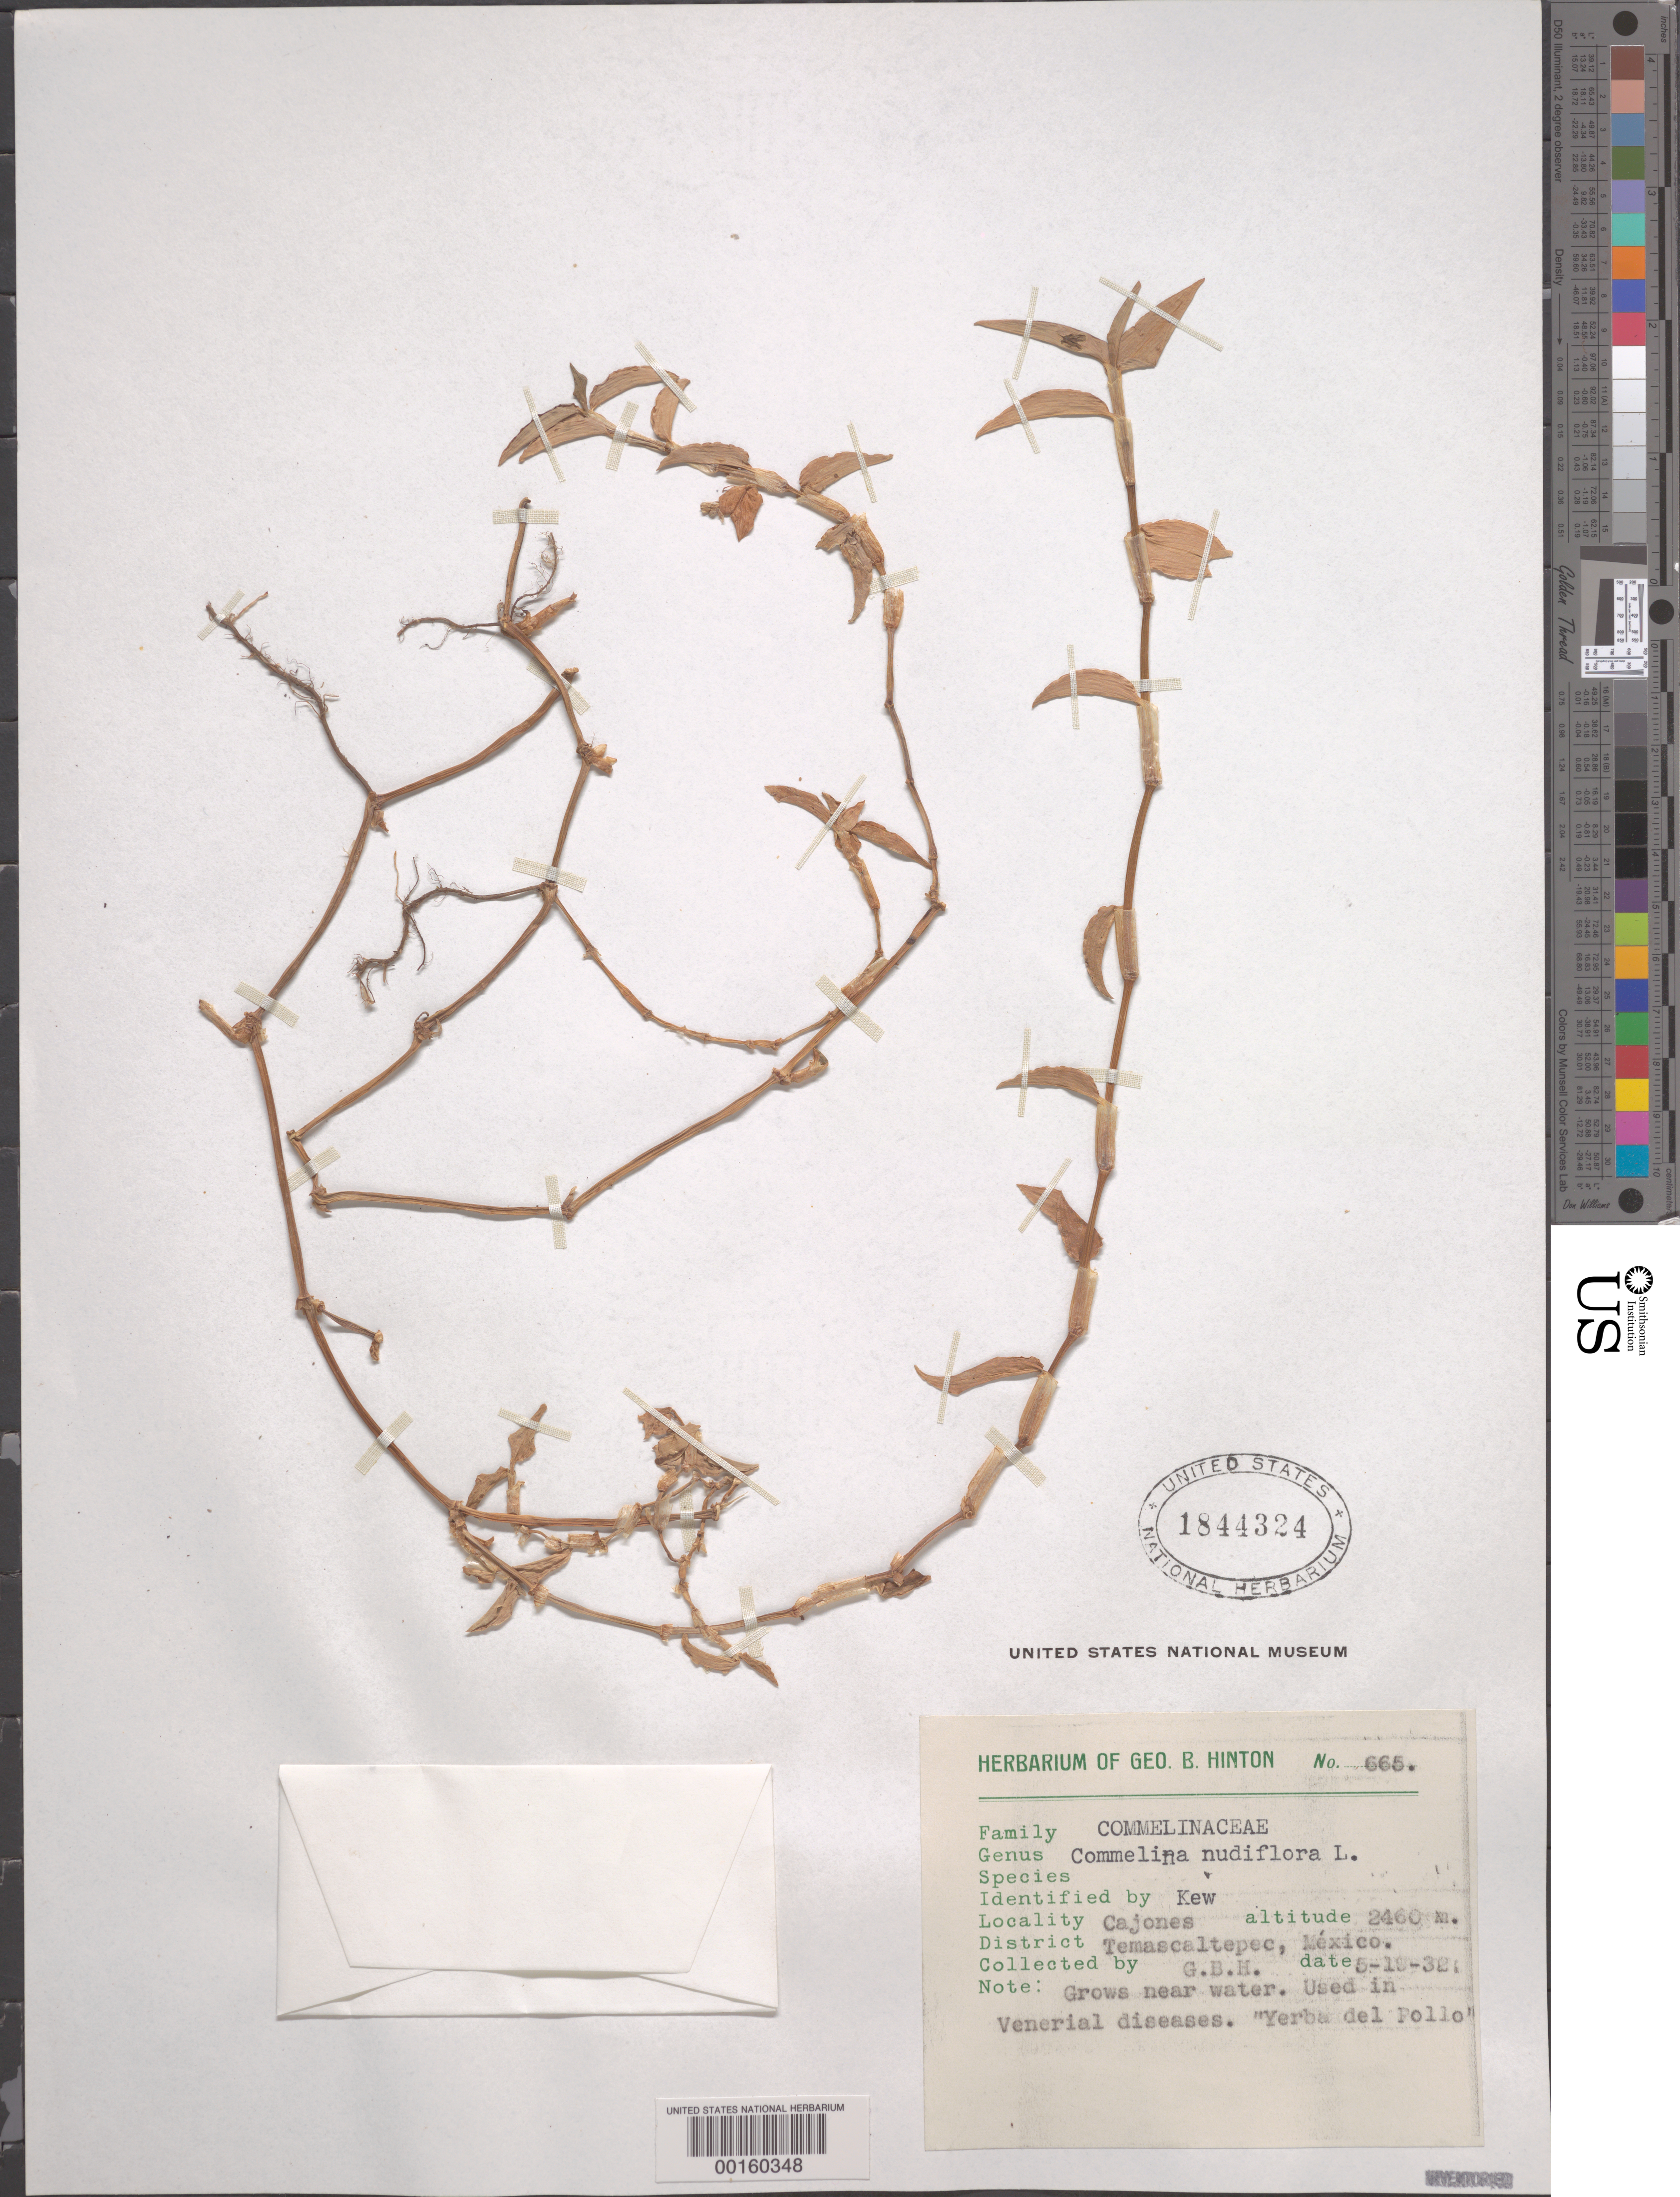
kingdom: Plantae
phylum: Tracheophyta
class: Liliopsida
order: Commelinales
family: Commelinaceae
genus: Commelina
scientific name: Commelina diffusa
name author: Burm. f.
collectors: G. B. Hinton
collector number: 665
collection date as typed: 19 May 1932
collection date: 1932-05-19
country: Mexico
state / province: México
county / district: Temascaltepec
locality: Cajones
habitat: Wet soil; near water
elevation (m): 2460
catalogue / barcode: US 1844324